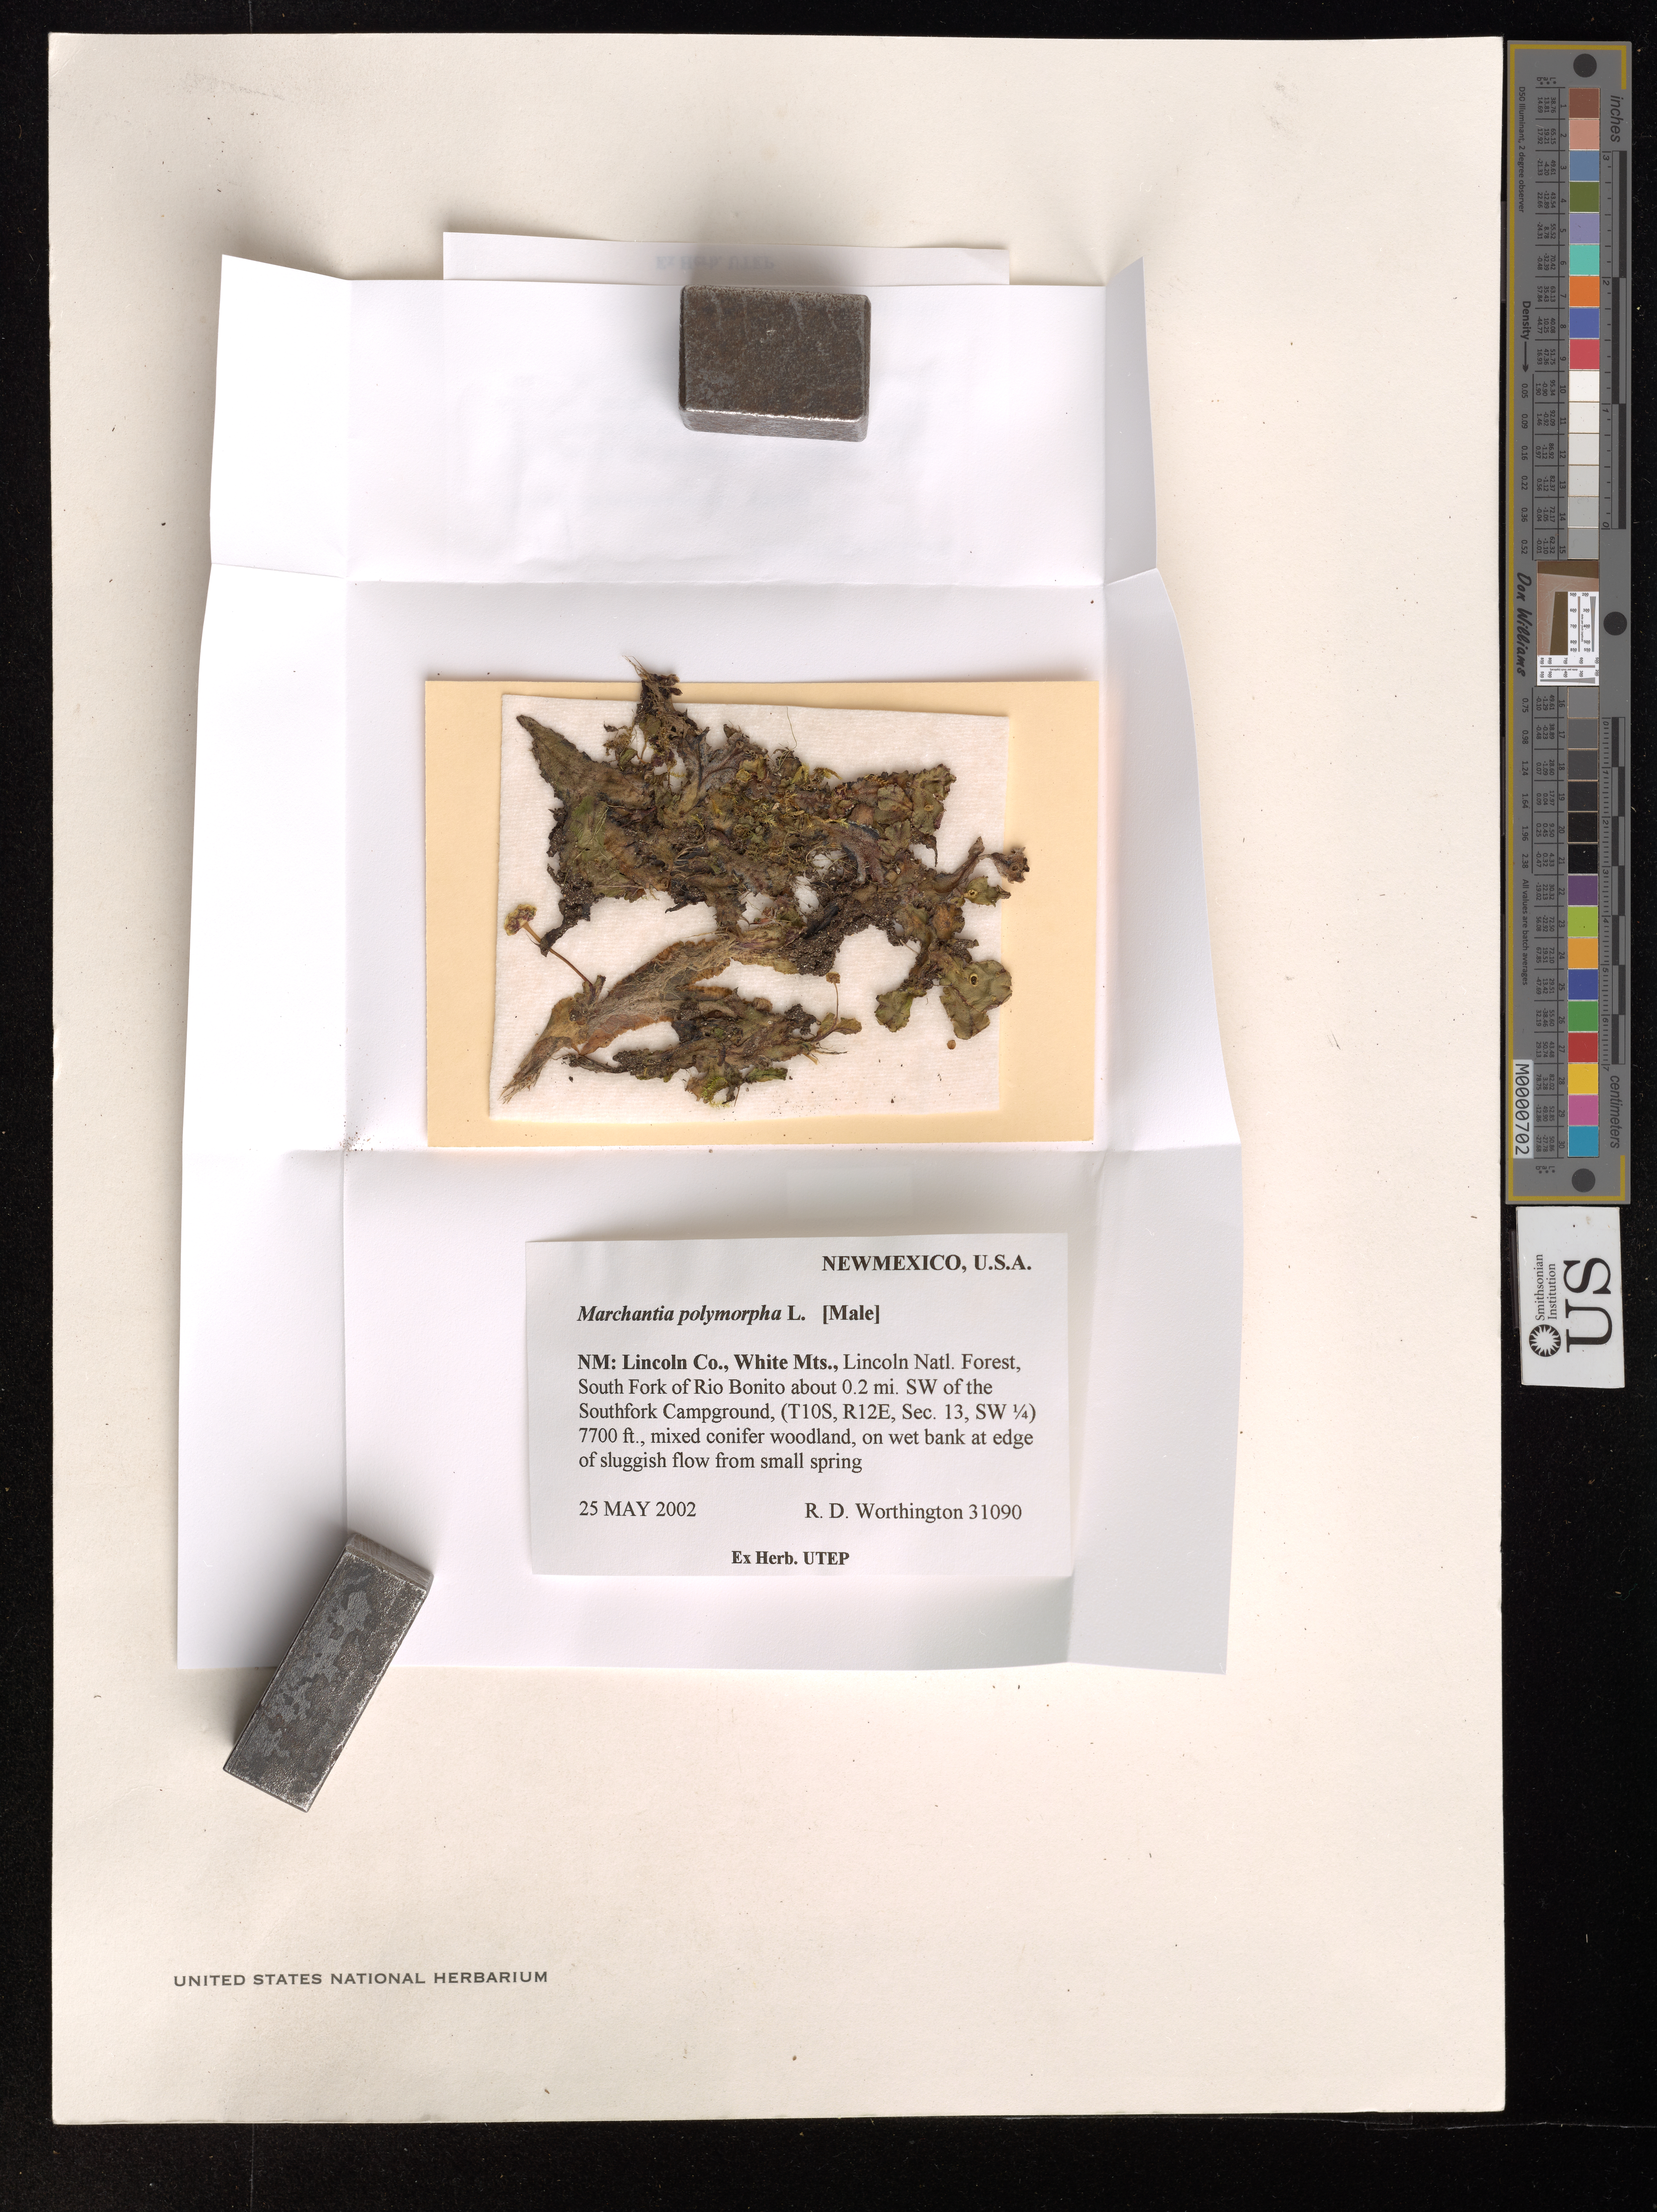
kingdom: Plantae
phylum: Marchantiophyta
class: Marchantiopsida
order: Marchantiales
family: Marchantiaceae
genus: Marchantia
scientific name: Marchantia polymorpha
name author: L.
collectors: R. Worthington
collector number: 31090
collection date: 2002-05-25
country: United States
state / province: New Mexico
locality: NM: Lincoln Co., White Mts., Lincoln Natl. Forest, South Fork of Rio Bonito about 0.2 mi. SW of the Southfork Campground, (T10S, R12E, Sec. 13, SW ¼).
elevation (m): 2347